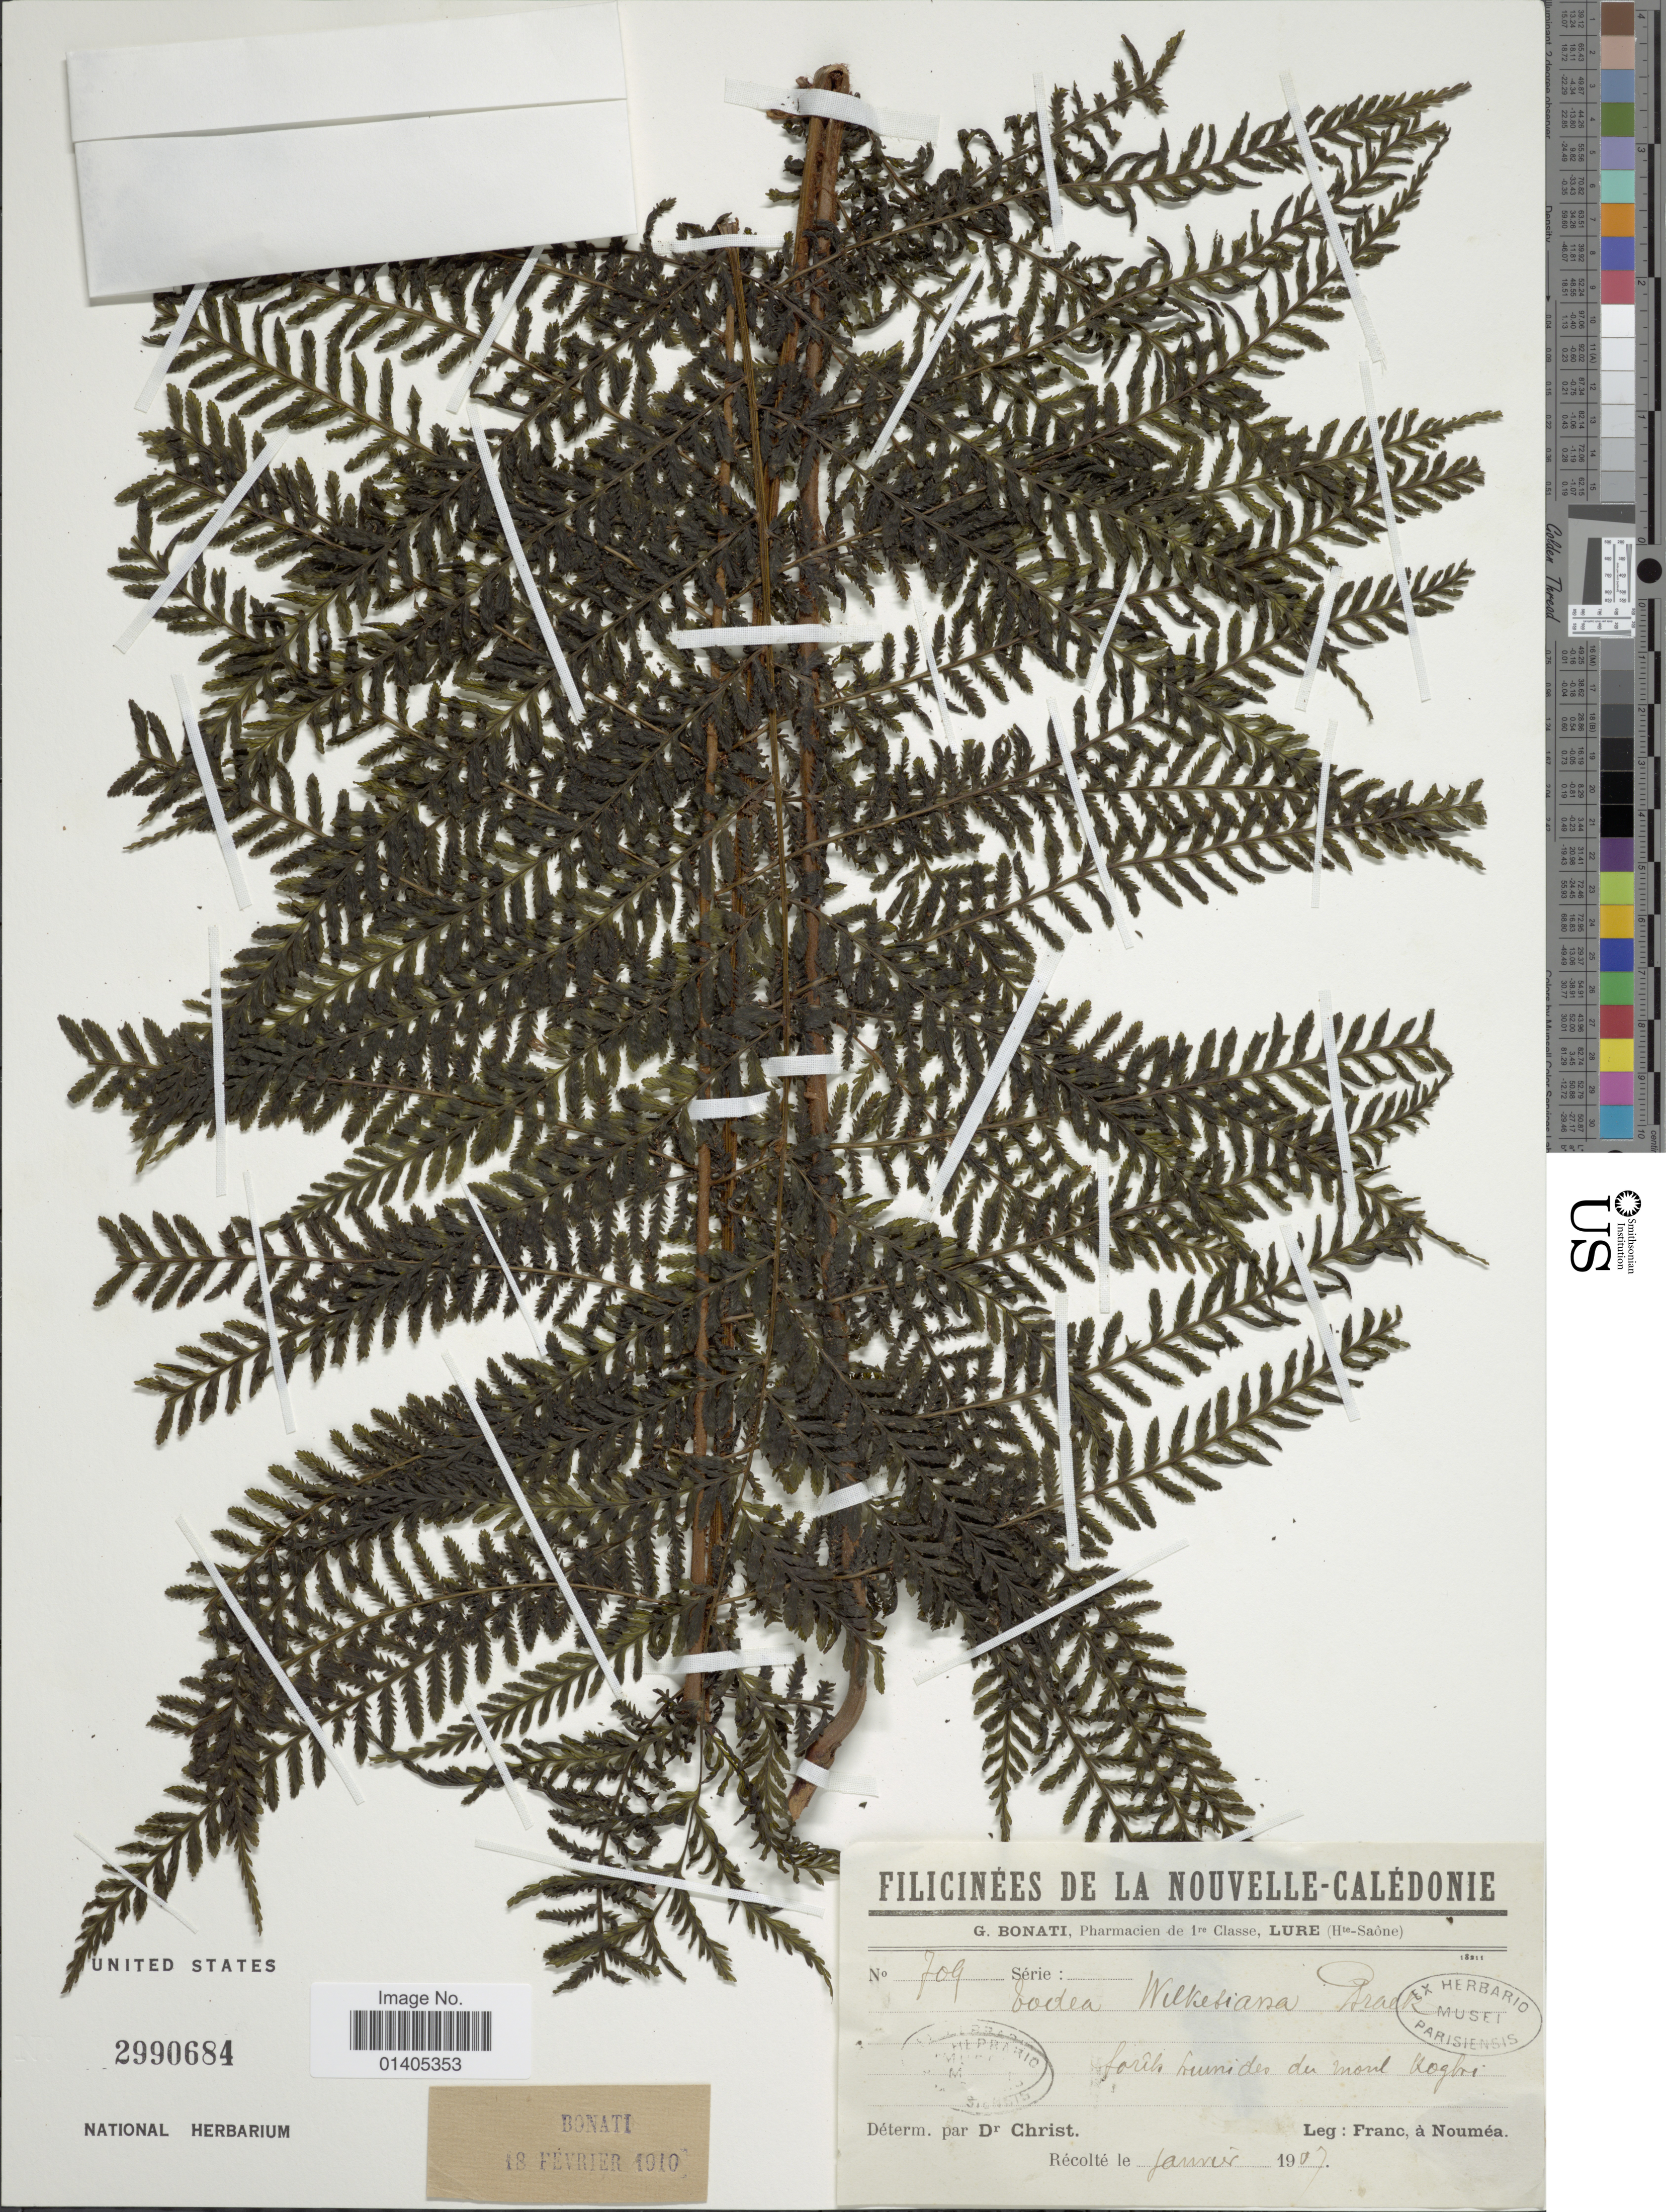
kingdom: Plantae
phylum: Tracheophyta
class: Polypodiopsida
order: Osmundales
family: Osmundaceae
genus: Leptopteris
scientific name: Leptopteris wilkesiana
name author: (Brack.) Christ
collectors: Franc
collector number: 709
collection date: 1907-01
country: New Caledonia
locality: Forets humides du mont Koghi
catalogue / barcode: US 2990684